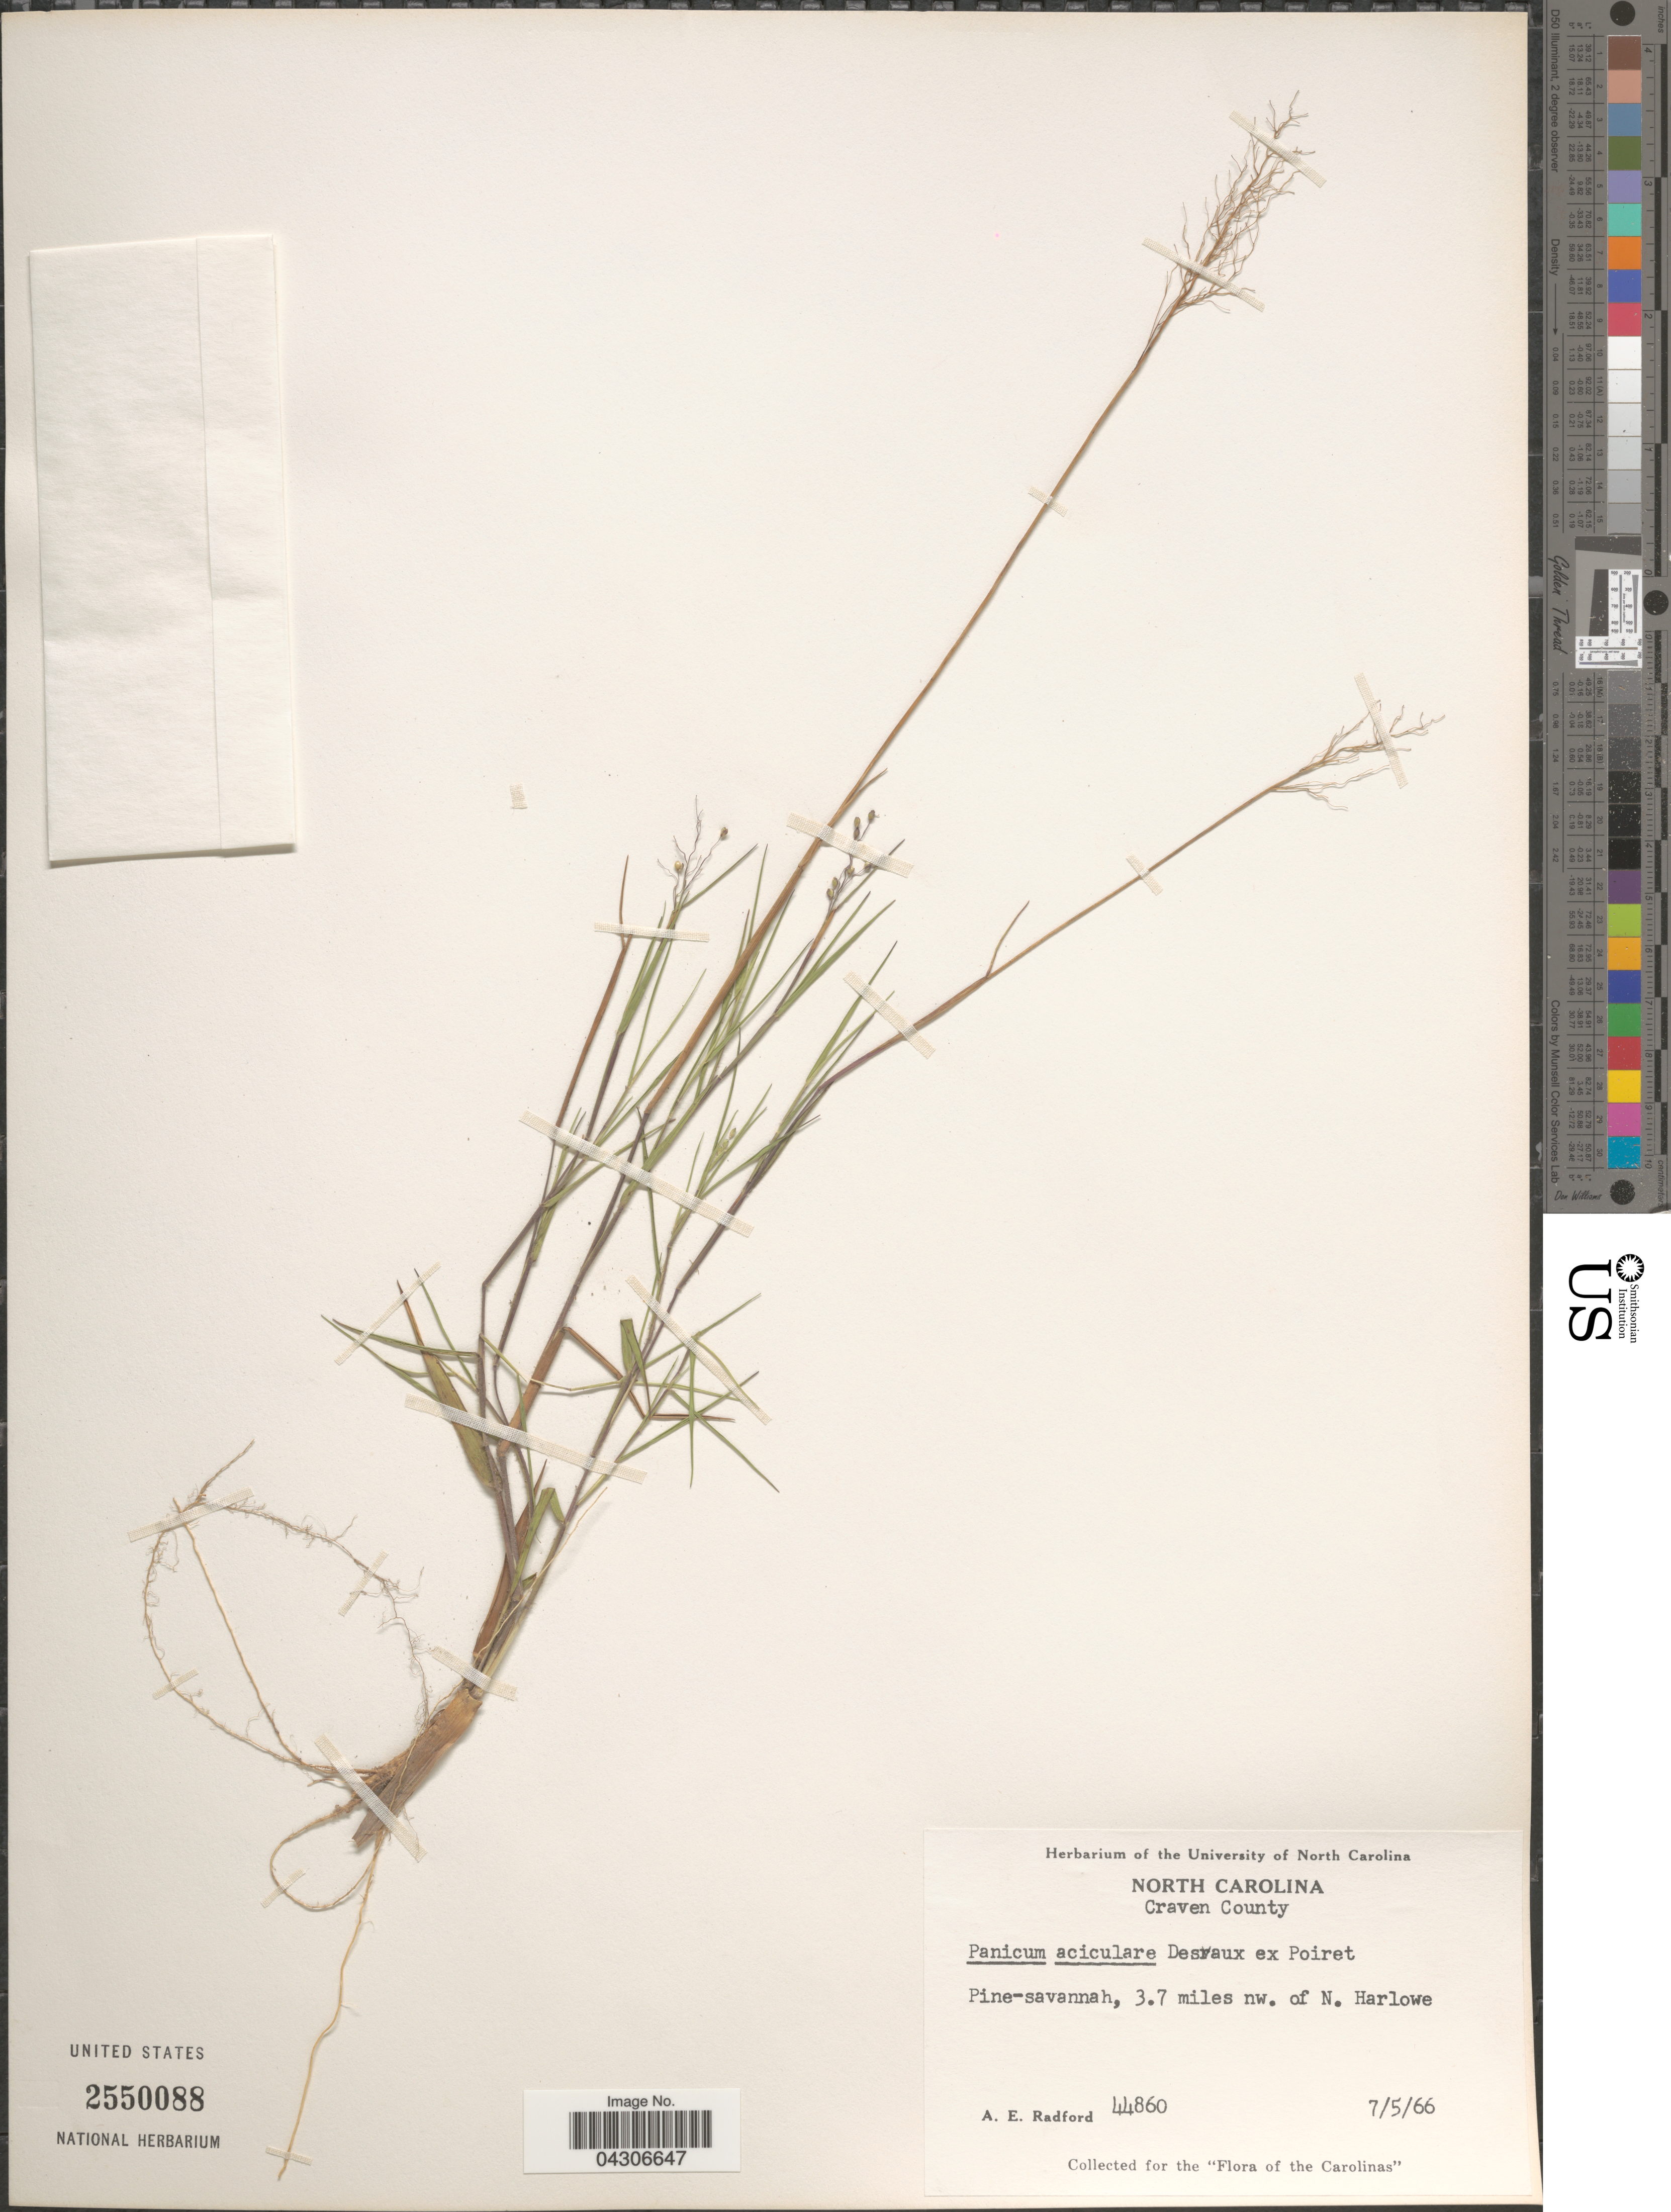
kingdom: Plantae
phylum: Tracheophyta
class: Liliopsida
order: Poales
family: Poaceae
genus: Dichanthelium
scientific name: Dichanthelium aciculare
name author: (Desv. ex Poir.) Gould & C.A. Clark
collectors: A. E. Radford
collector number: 44860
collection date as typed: Transcribed d/m/y: 5/7/66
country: United States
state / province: North Carolina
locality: Craven County. Pine-savannah, 3.7 miles nw. of N. Harlowe.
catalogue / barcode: US 2550088